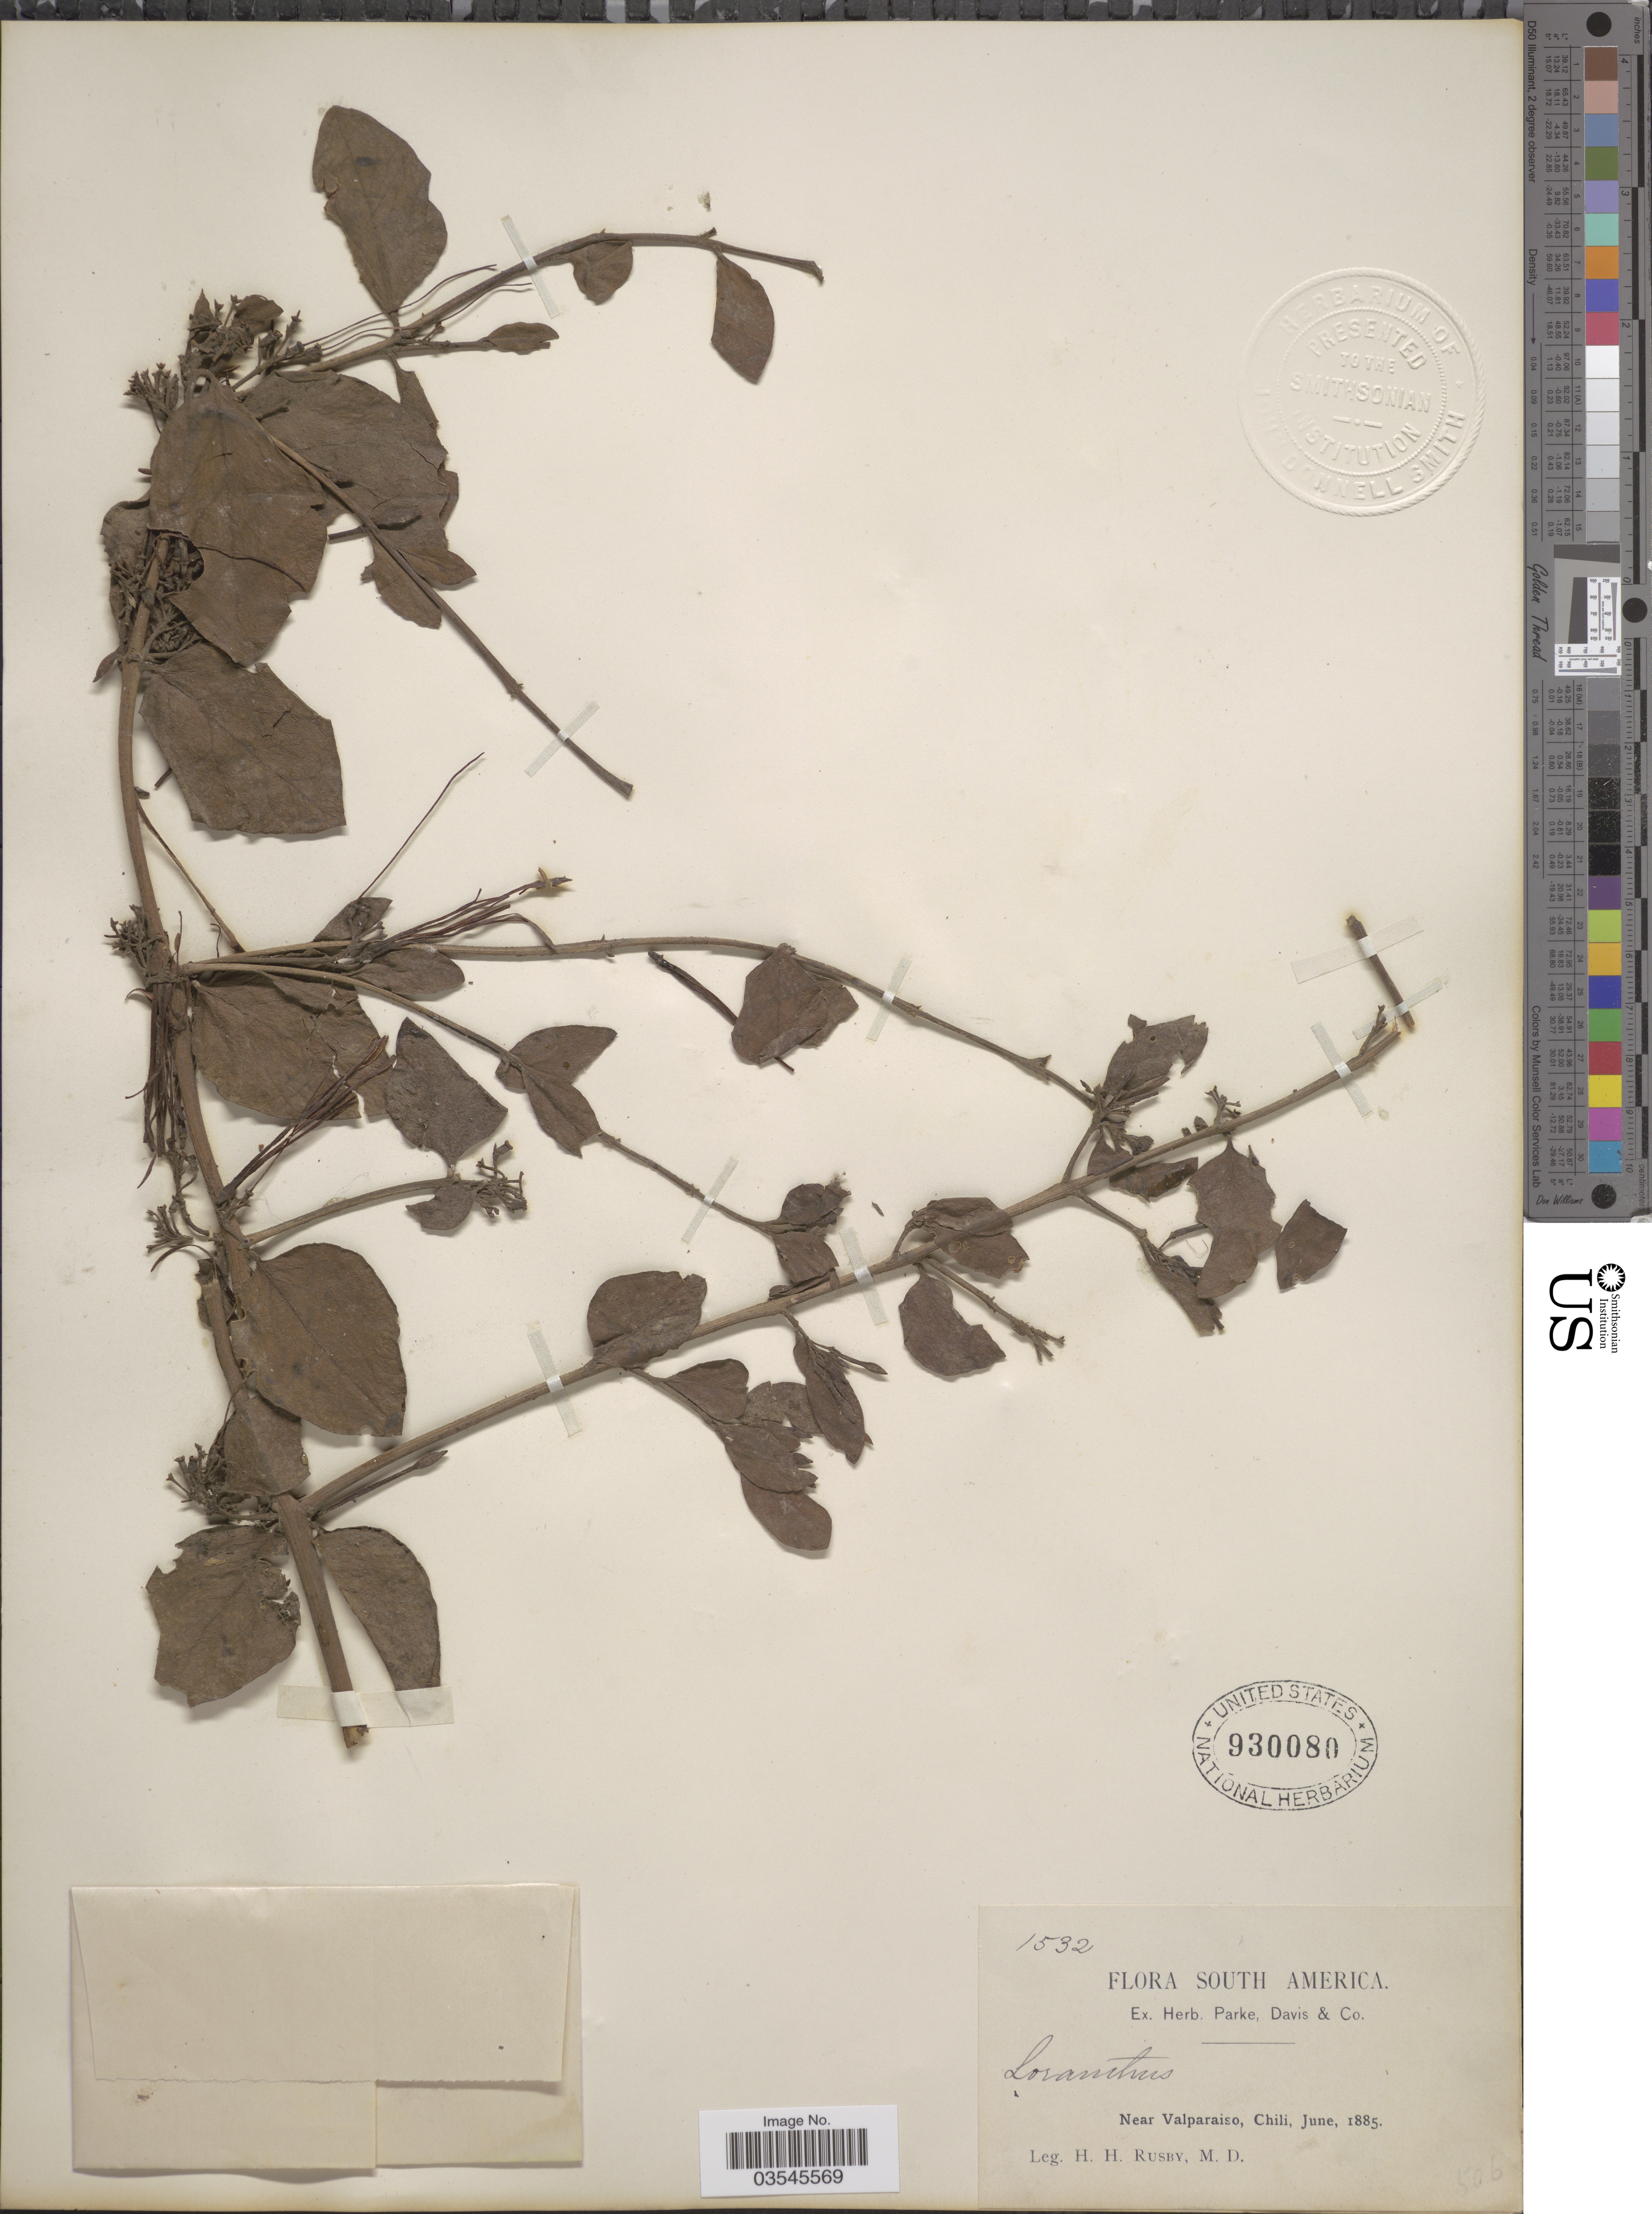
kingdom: Plantae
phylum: Tracheophyta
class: Magnoliopsida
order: Santalales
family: Loranthaceae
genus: Tristerix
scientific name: Tristerix corymbosus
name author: (L.) Kuijt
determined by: Caraballo-Ortiz, Marcos A., (MISS), University of Mississippi (UNITED STATES)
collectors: H. H. Rusby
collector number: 1532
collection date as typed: Jun 1885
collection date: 1885-06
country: Chile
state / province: Valparaíso (V)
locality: Near valparaiso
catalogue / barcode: US 930080